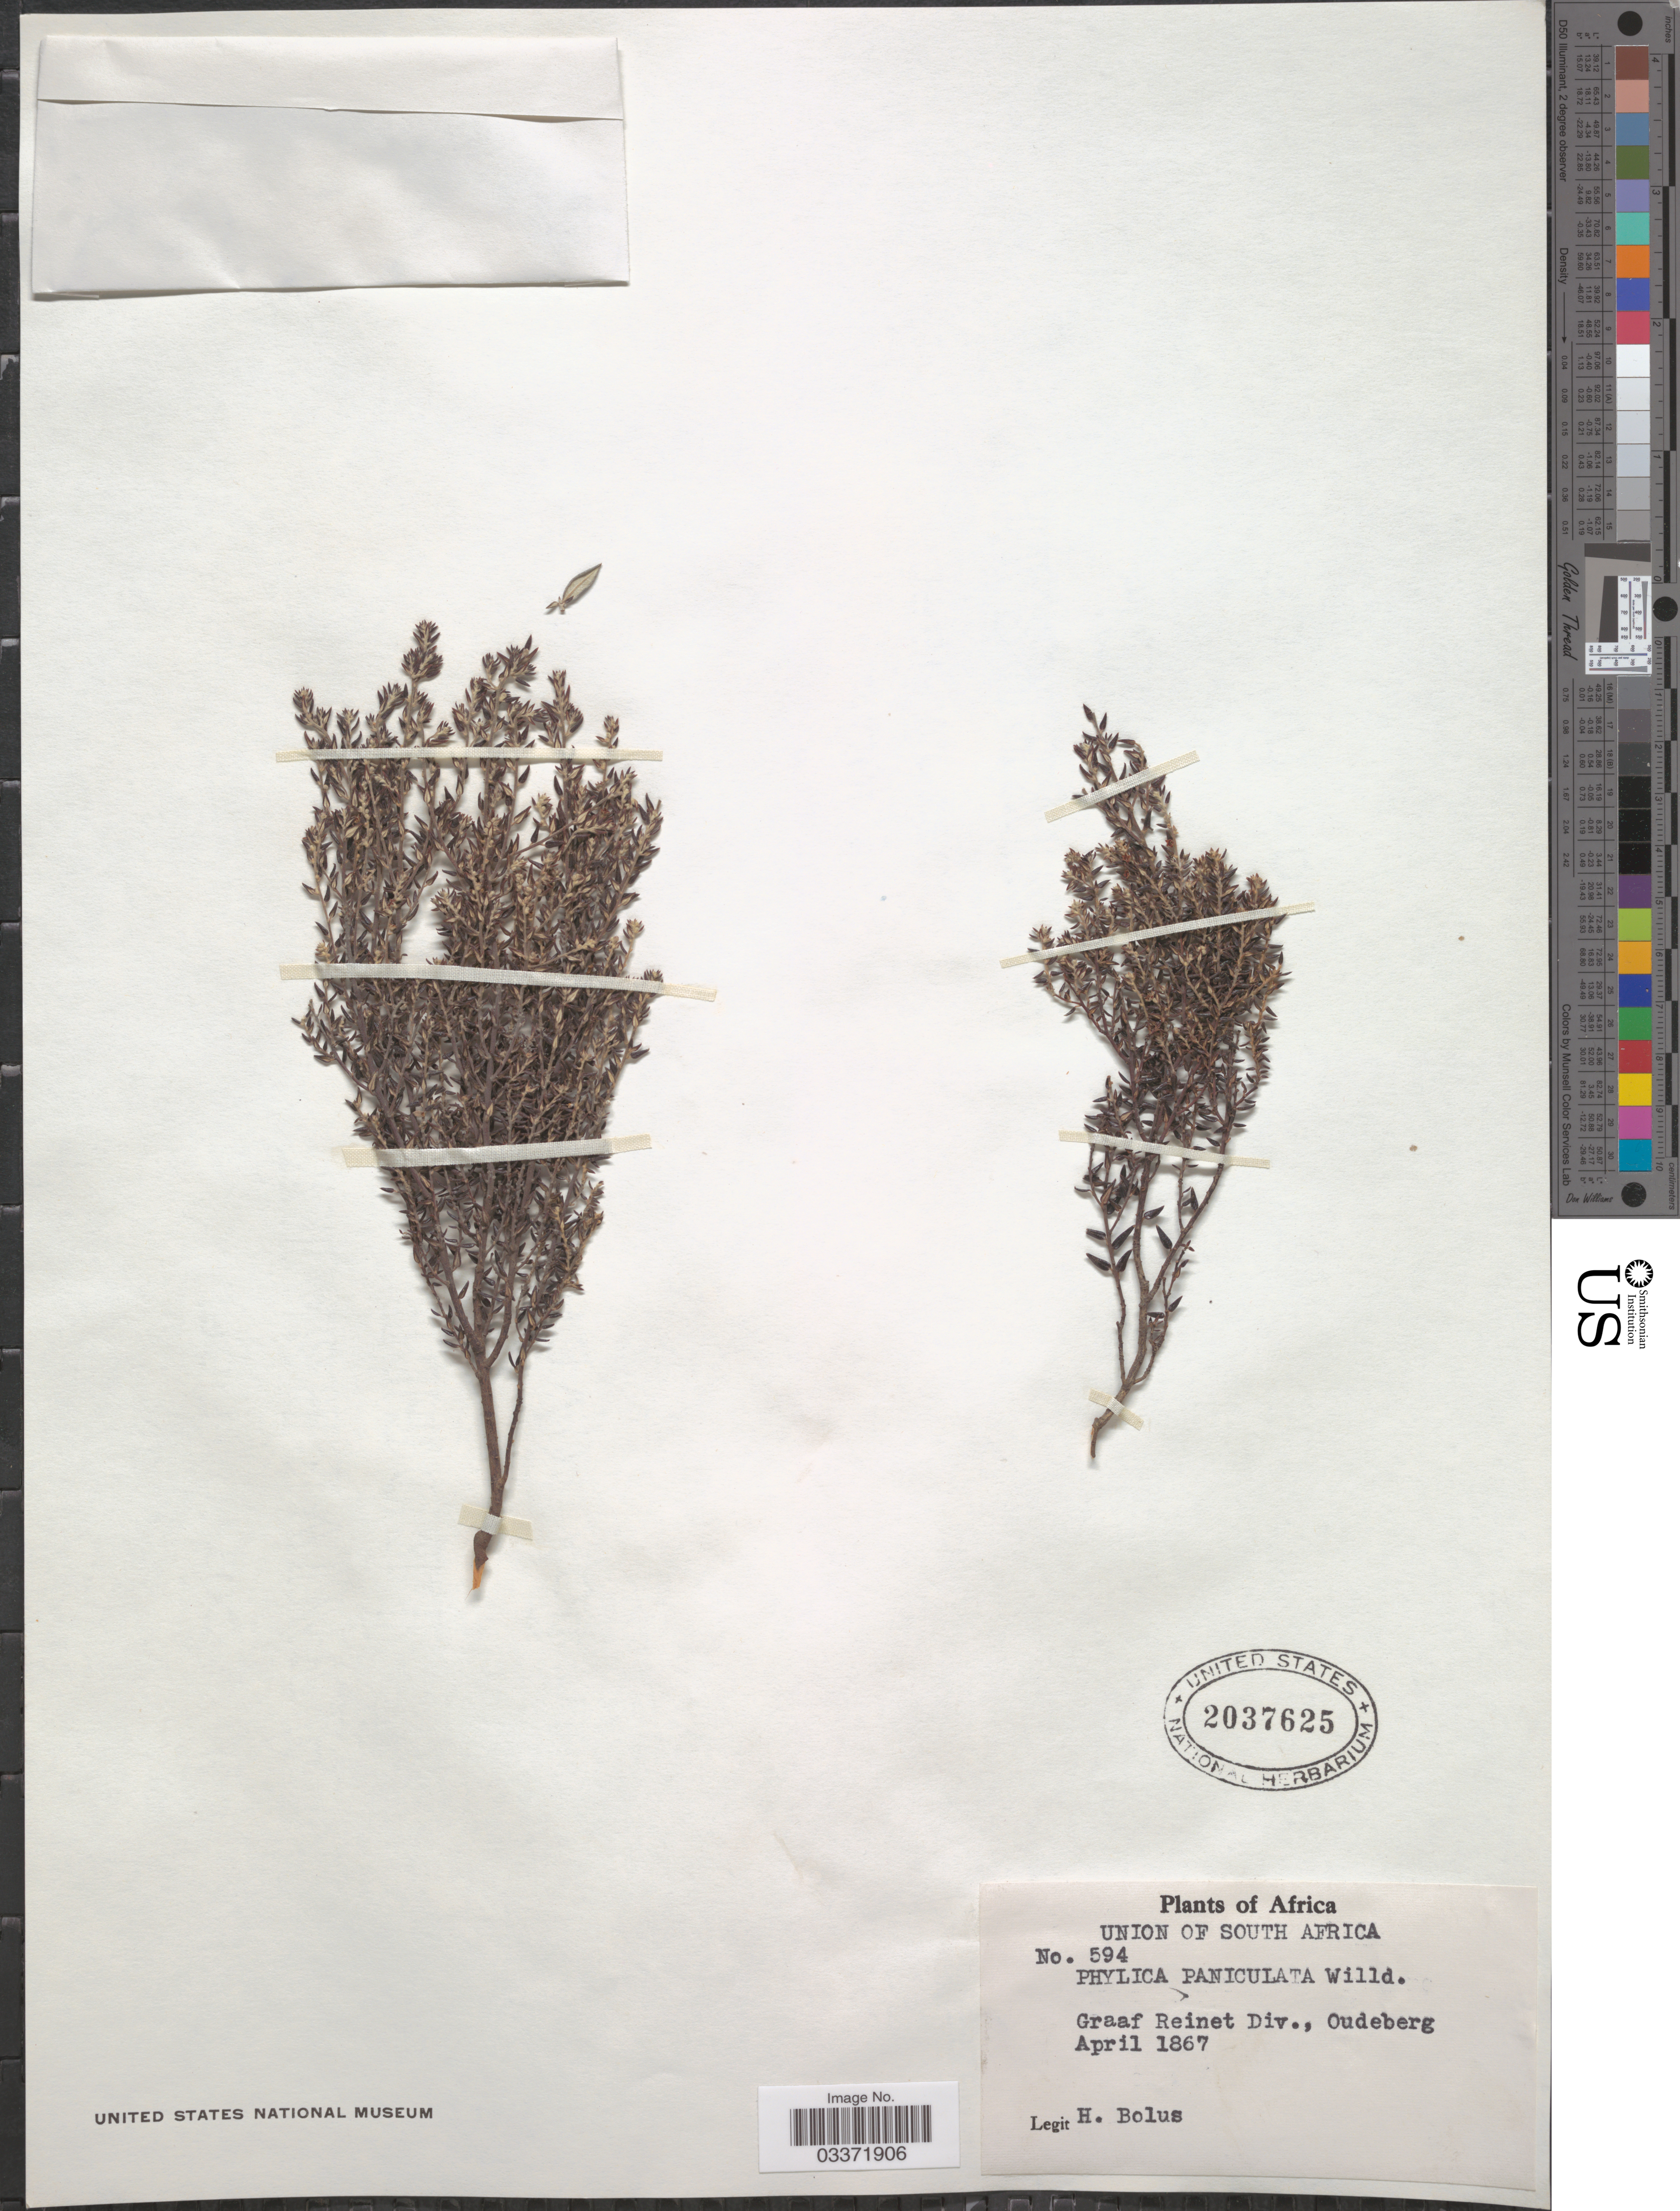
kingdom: Plantae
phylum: Tracheophyta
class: Magnoliopsida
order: Rosales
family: Rhamnaceae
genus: Phylica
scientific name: Phylica paniculata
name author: Willd.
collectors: H. Bolus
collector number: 594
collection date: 1867-04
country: South Africa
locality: Union of South Africa. Graaf Reinet Div., Oudeberg.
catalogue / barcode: US 2037625